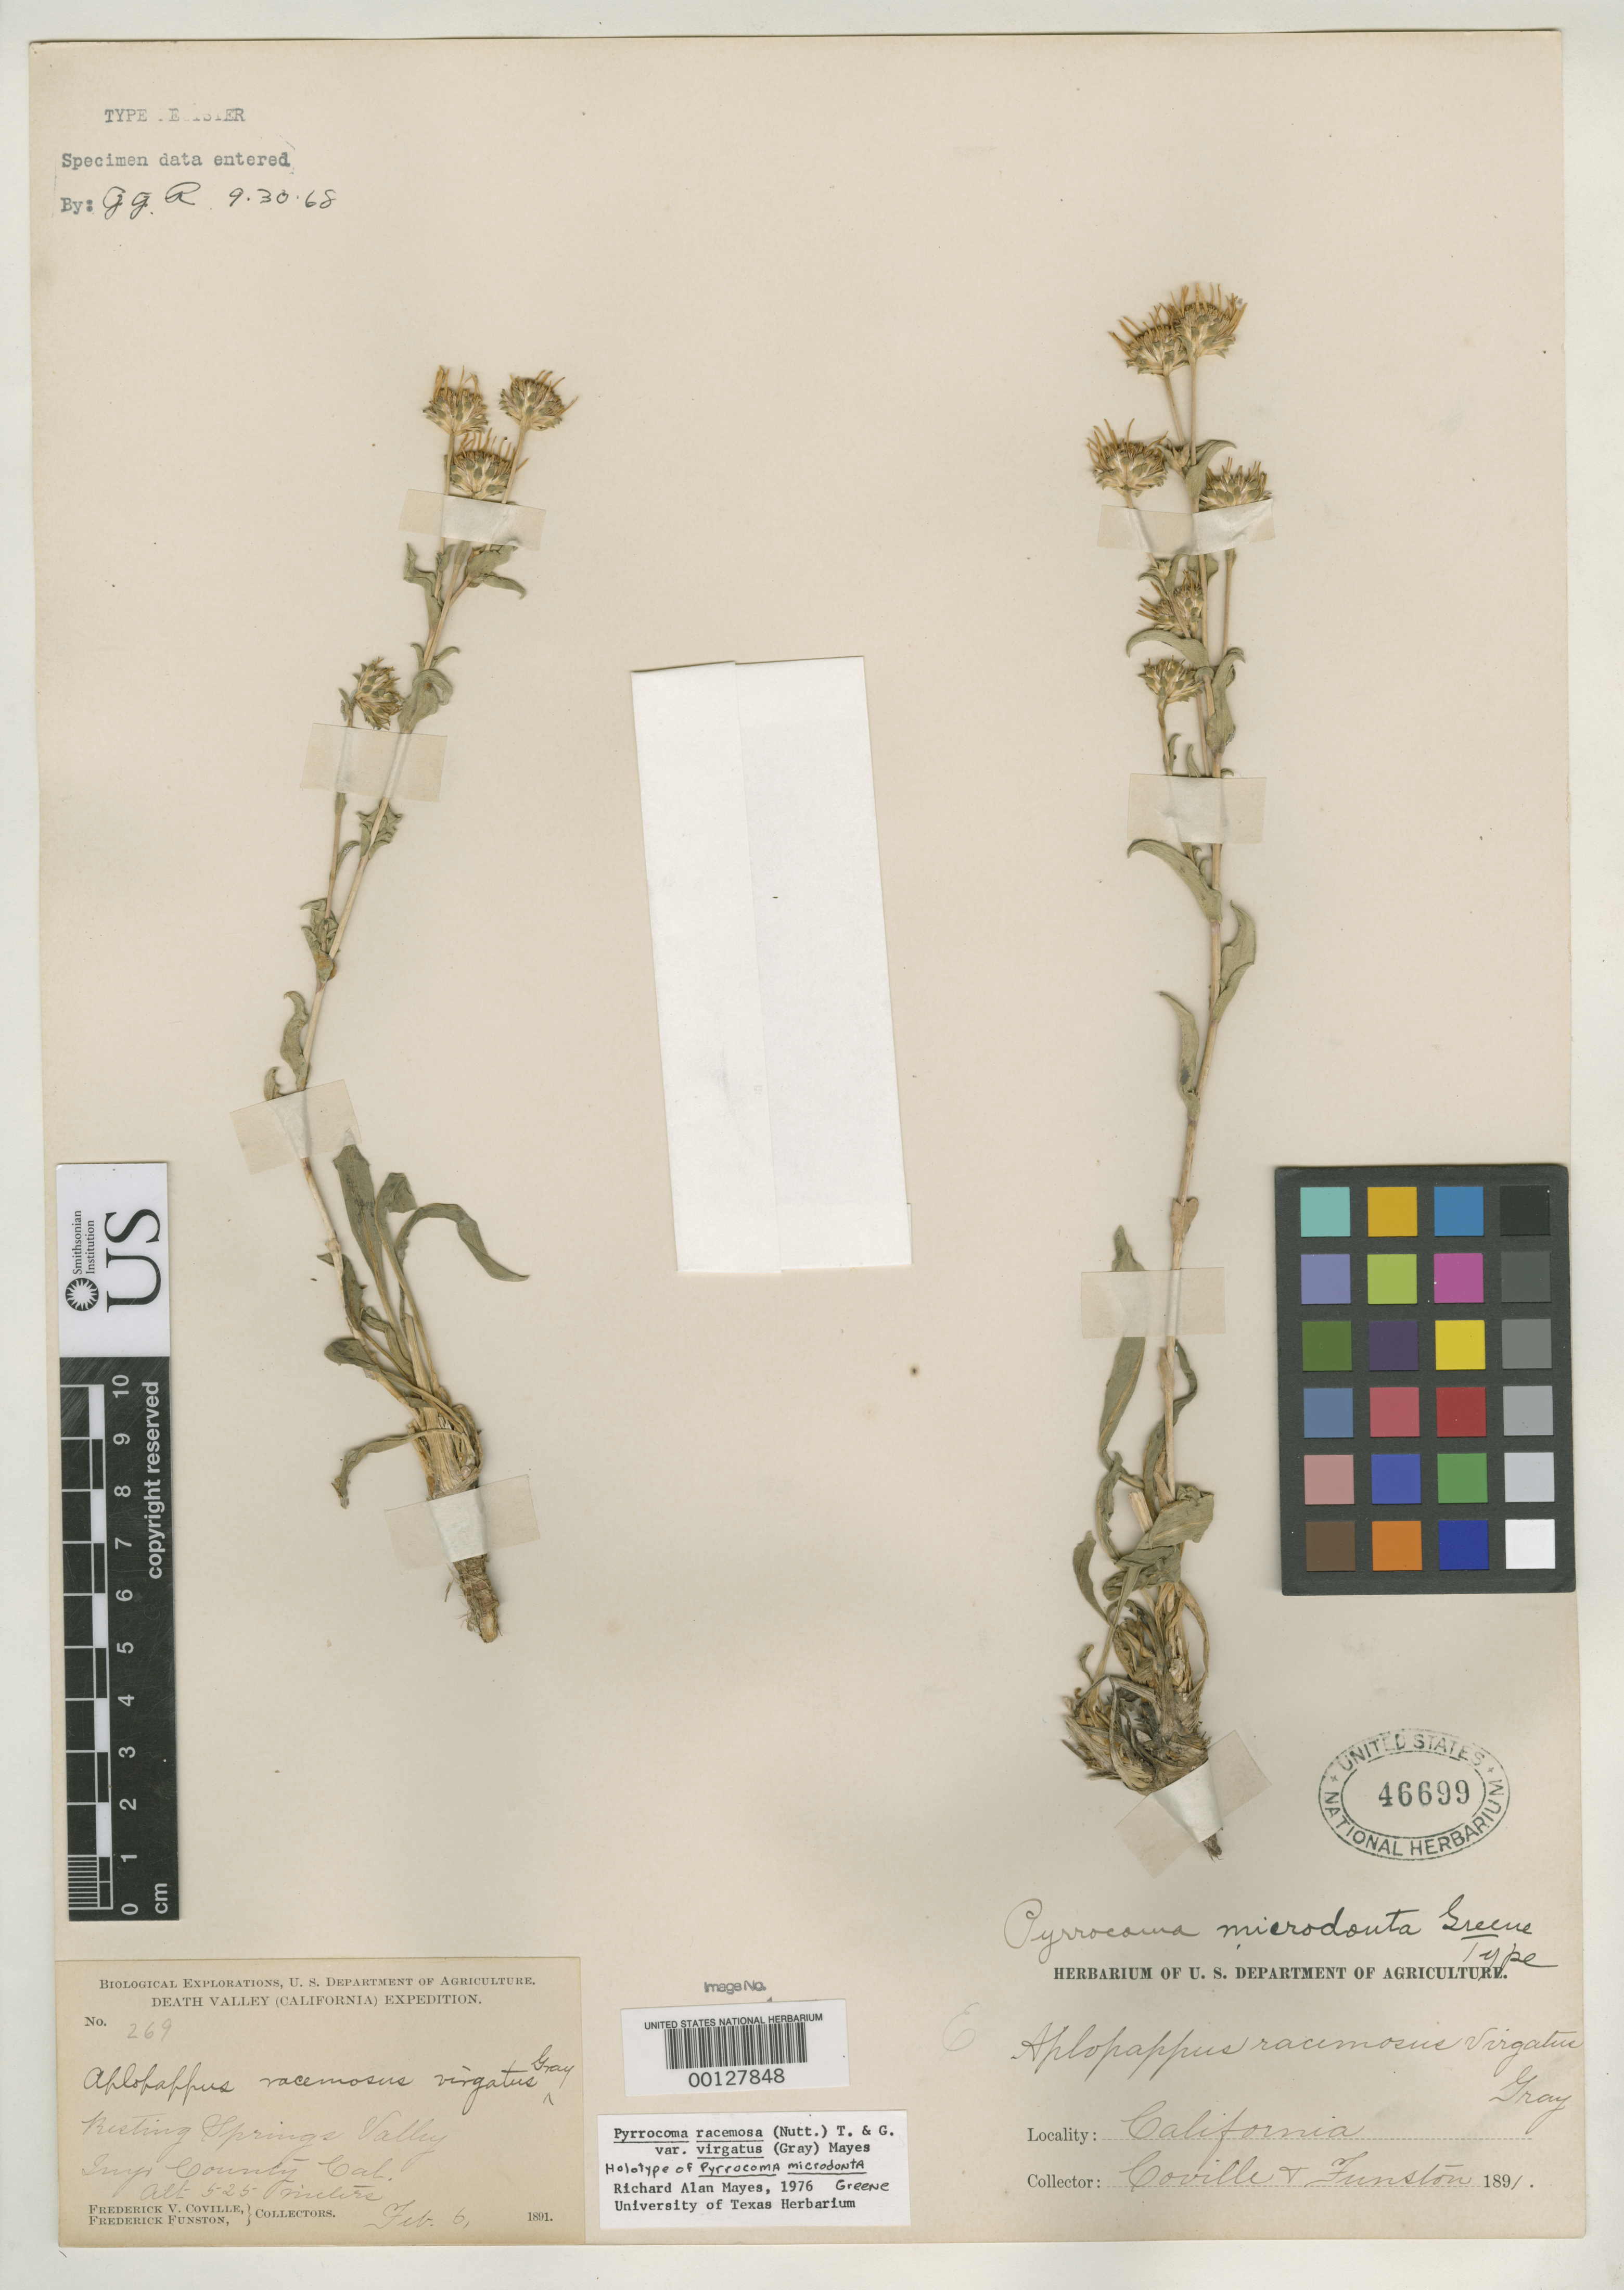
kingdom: Plantae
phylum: Tracheophyta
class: Magnoliopsida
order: Asterales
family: Asteraceae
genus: Pyrrocoma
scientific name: Pyrrocoma microdonta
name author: Greene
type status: Holotype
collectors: F. V. Coville & F. Funston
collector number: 269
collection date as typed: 06 Feb 1891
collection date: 1891-02-06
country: United States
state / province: California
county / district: Inyo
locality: Resting Springs Valley.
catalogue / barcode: US 46699